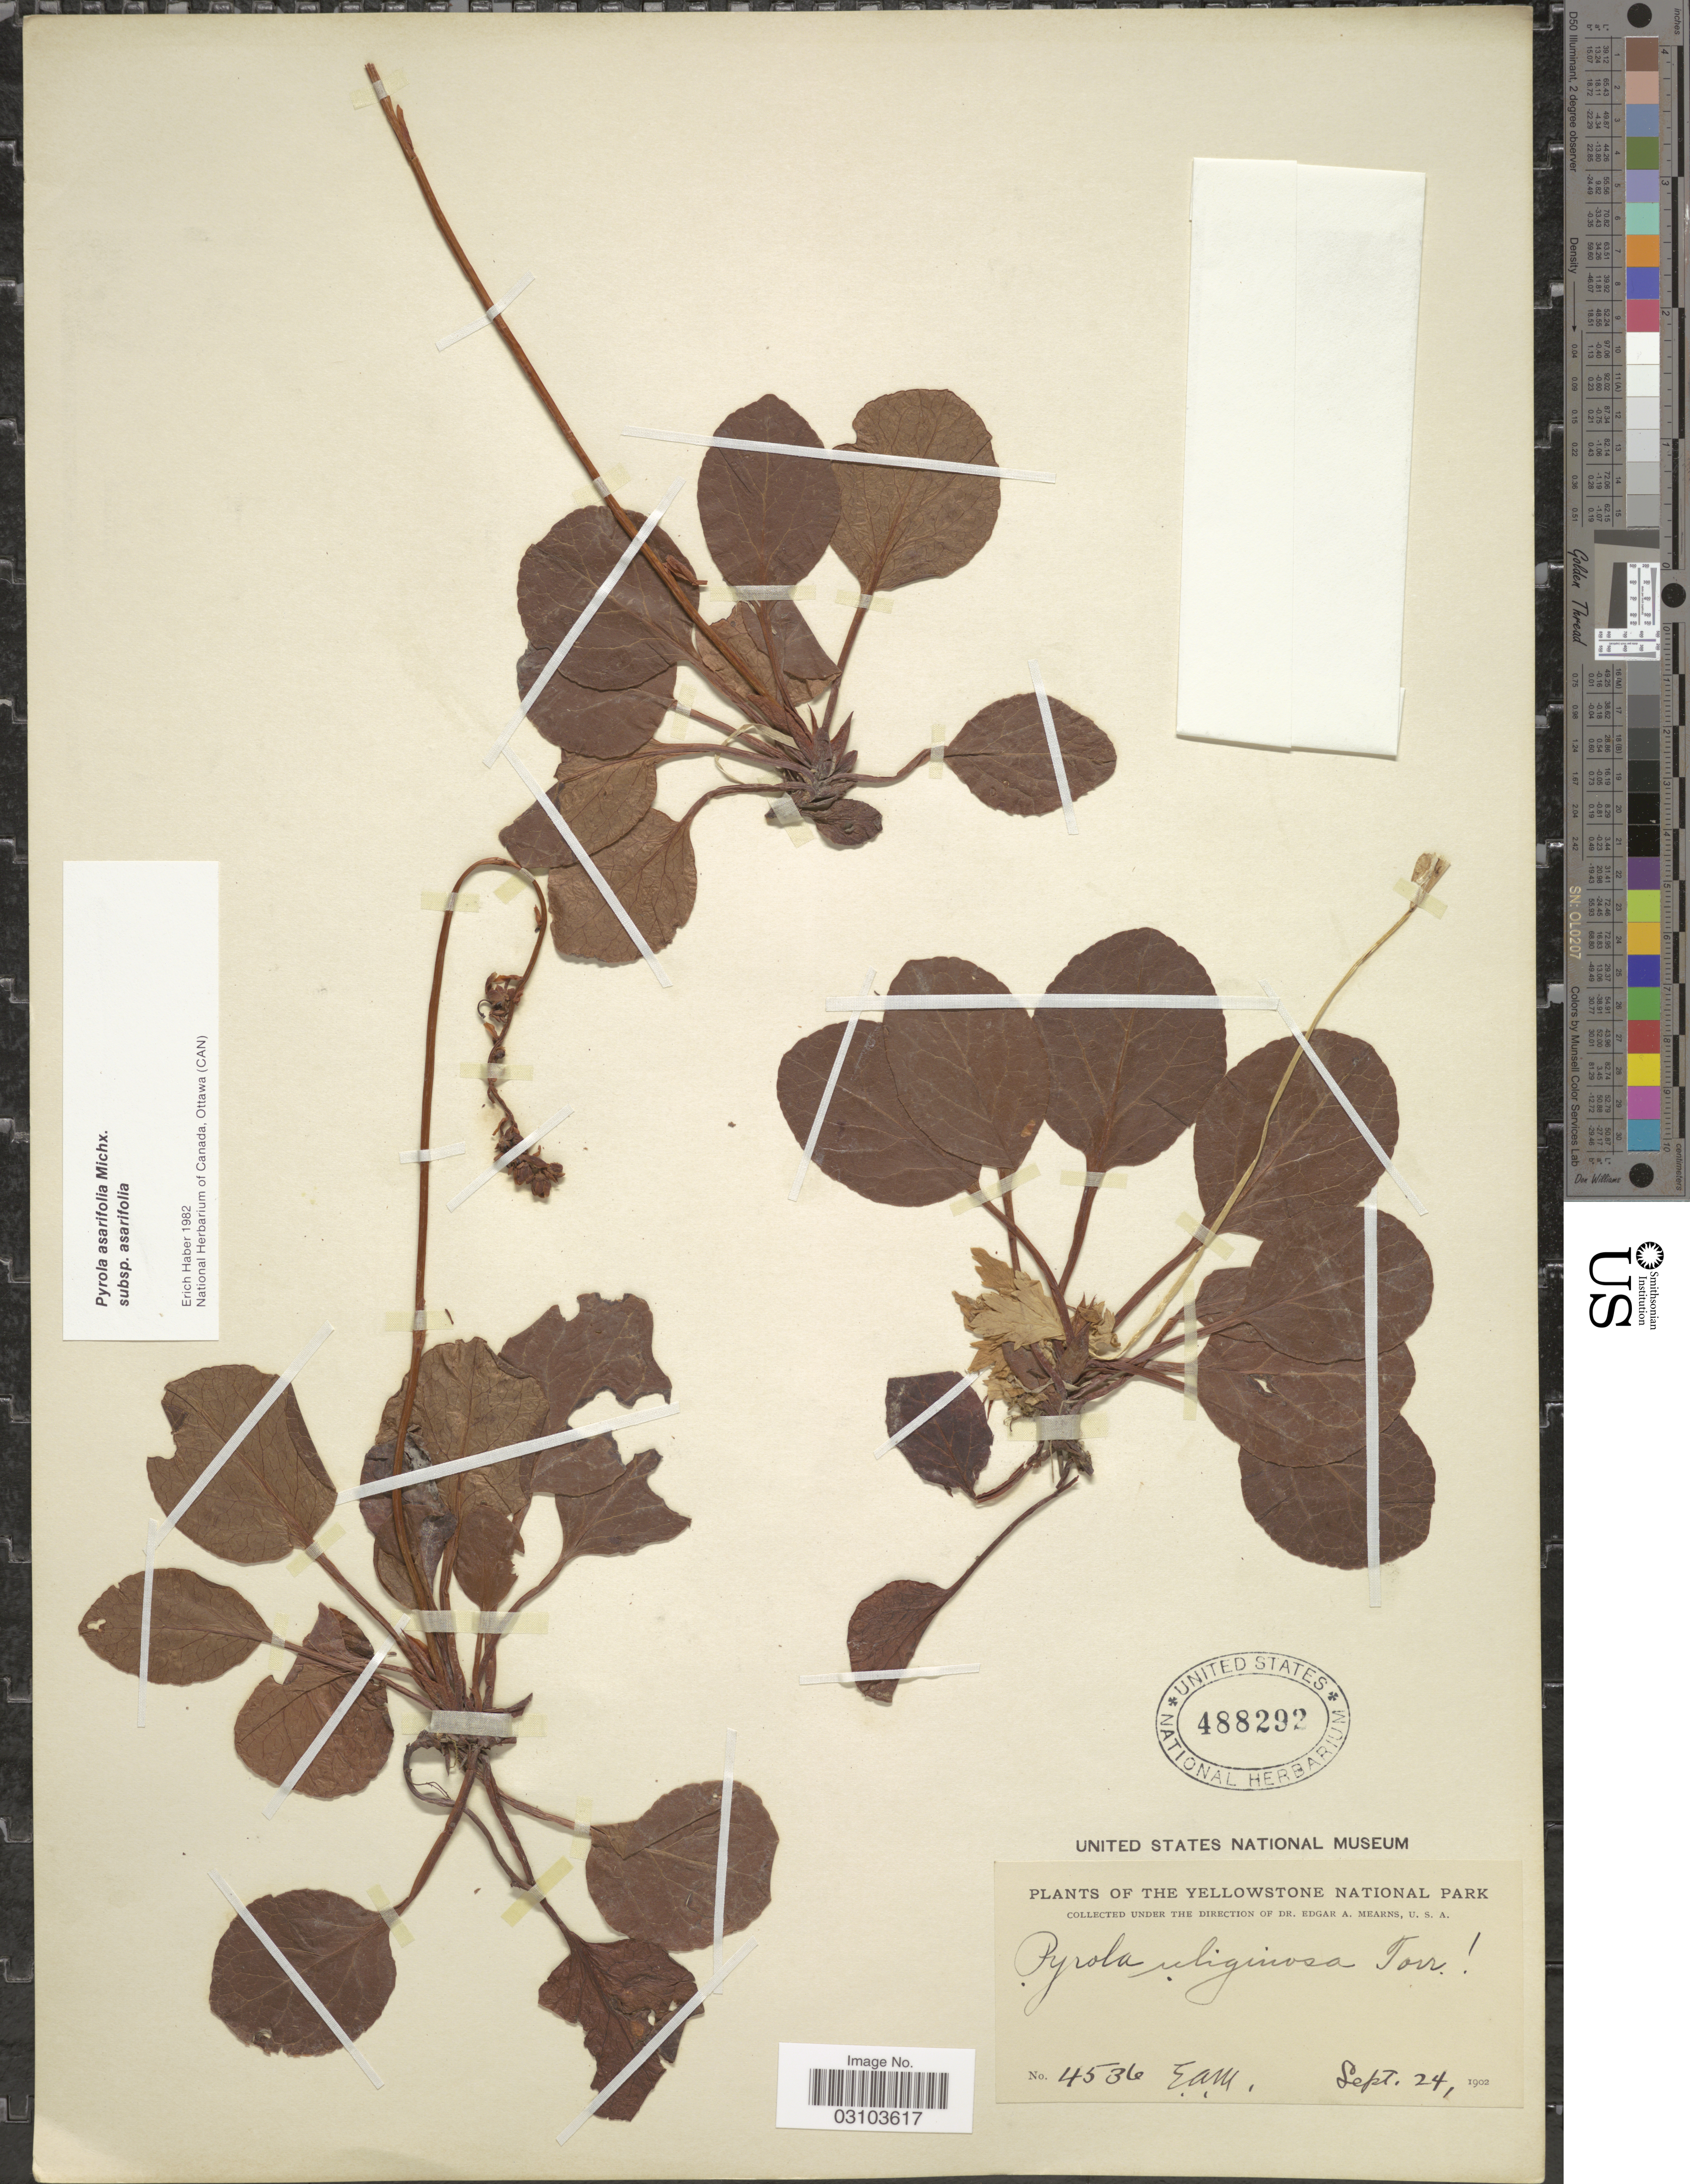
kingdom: Plantae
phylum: Tracheophyta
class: Magnoliopsida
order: Ericales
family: Ericaceae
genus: Pyrola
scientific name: Pyrola asarifolia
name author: Michx.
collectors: E. A. Mearns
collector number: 4536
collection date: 1902-09-24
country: United States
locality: The Yellowstone National Park.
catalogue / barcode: US 488292